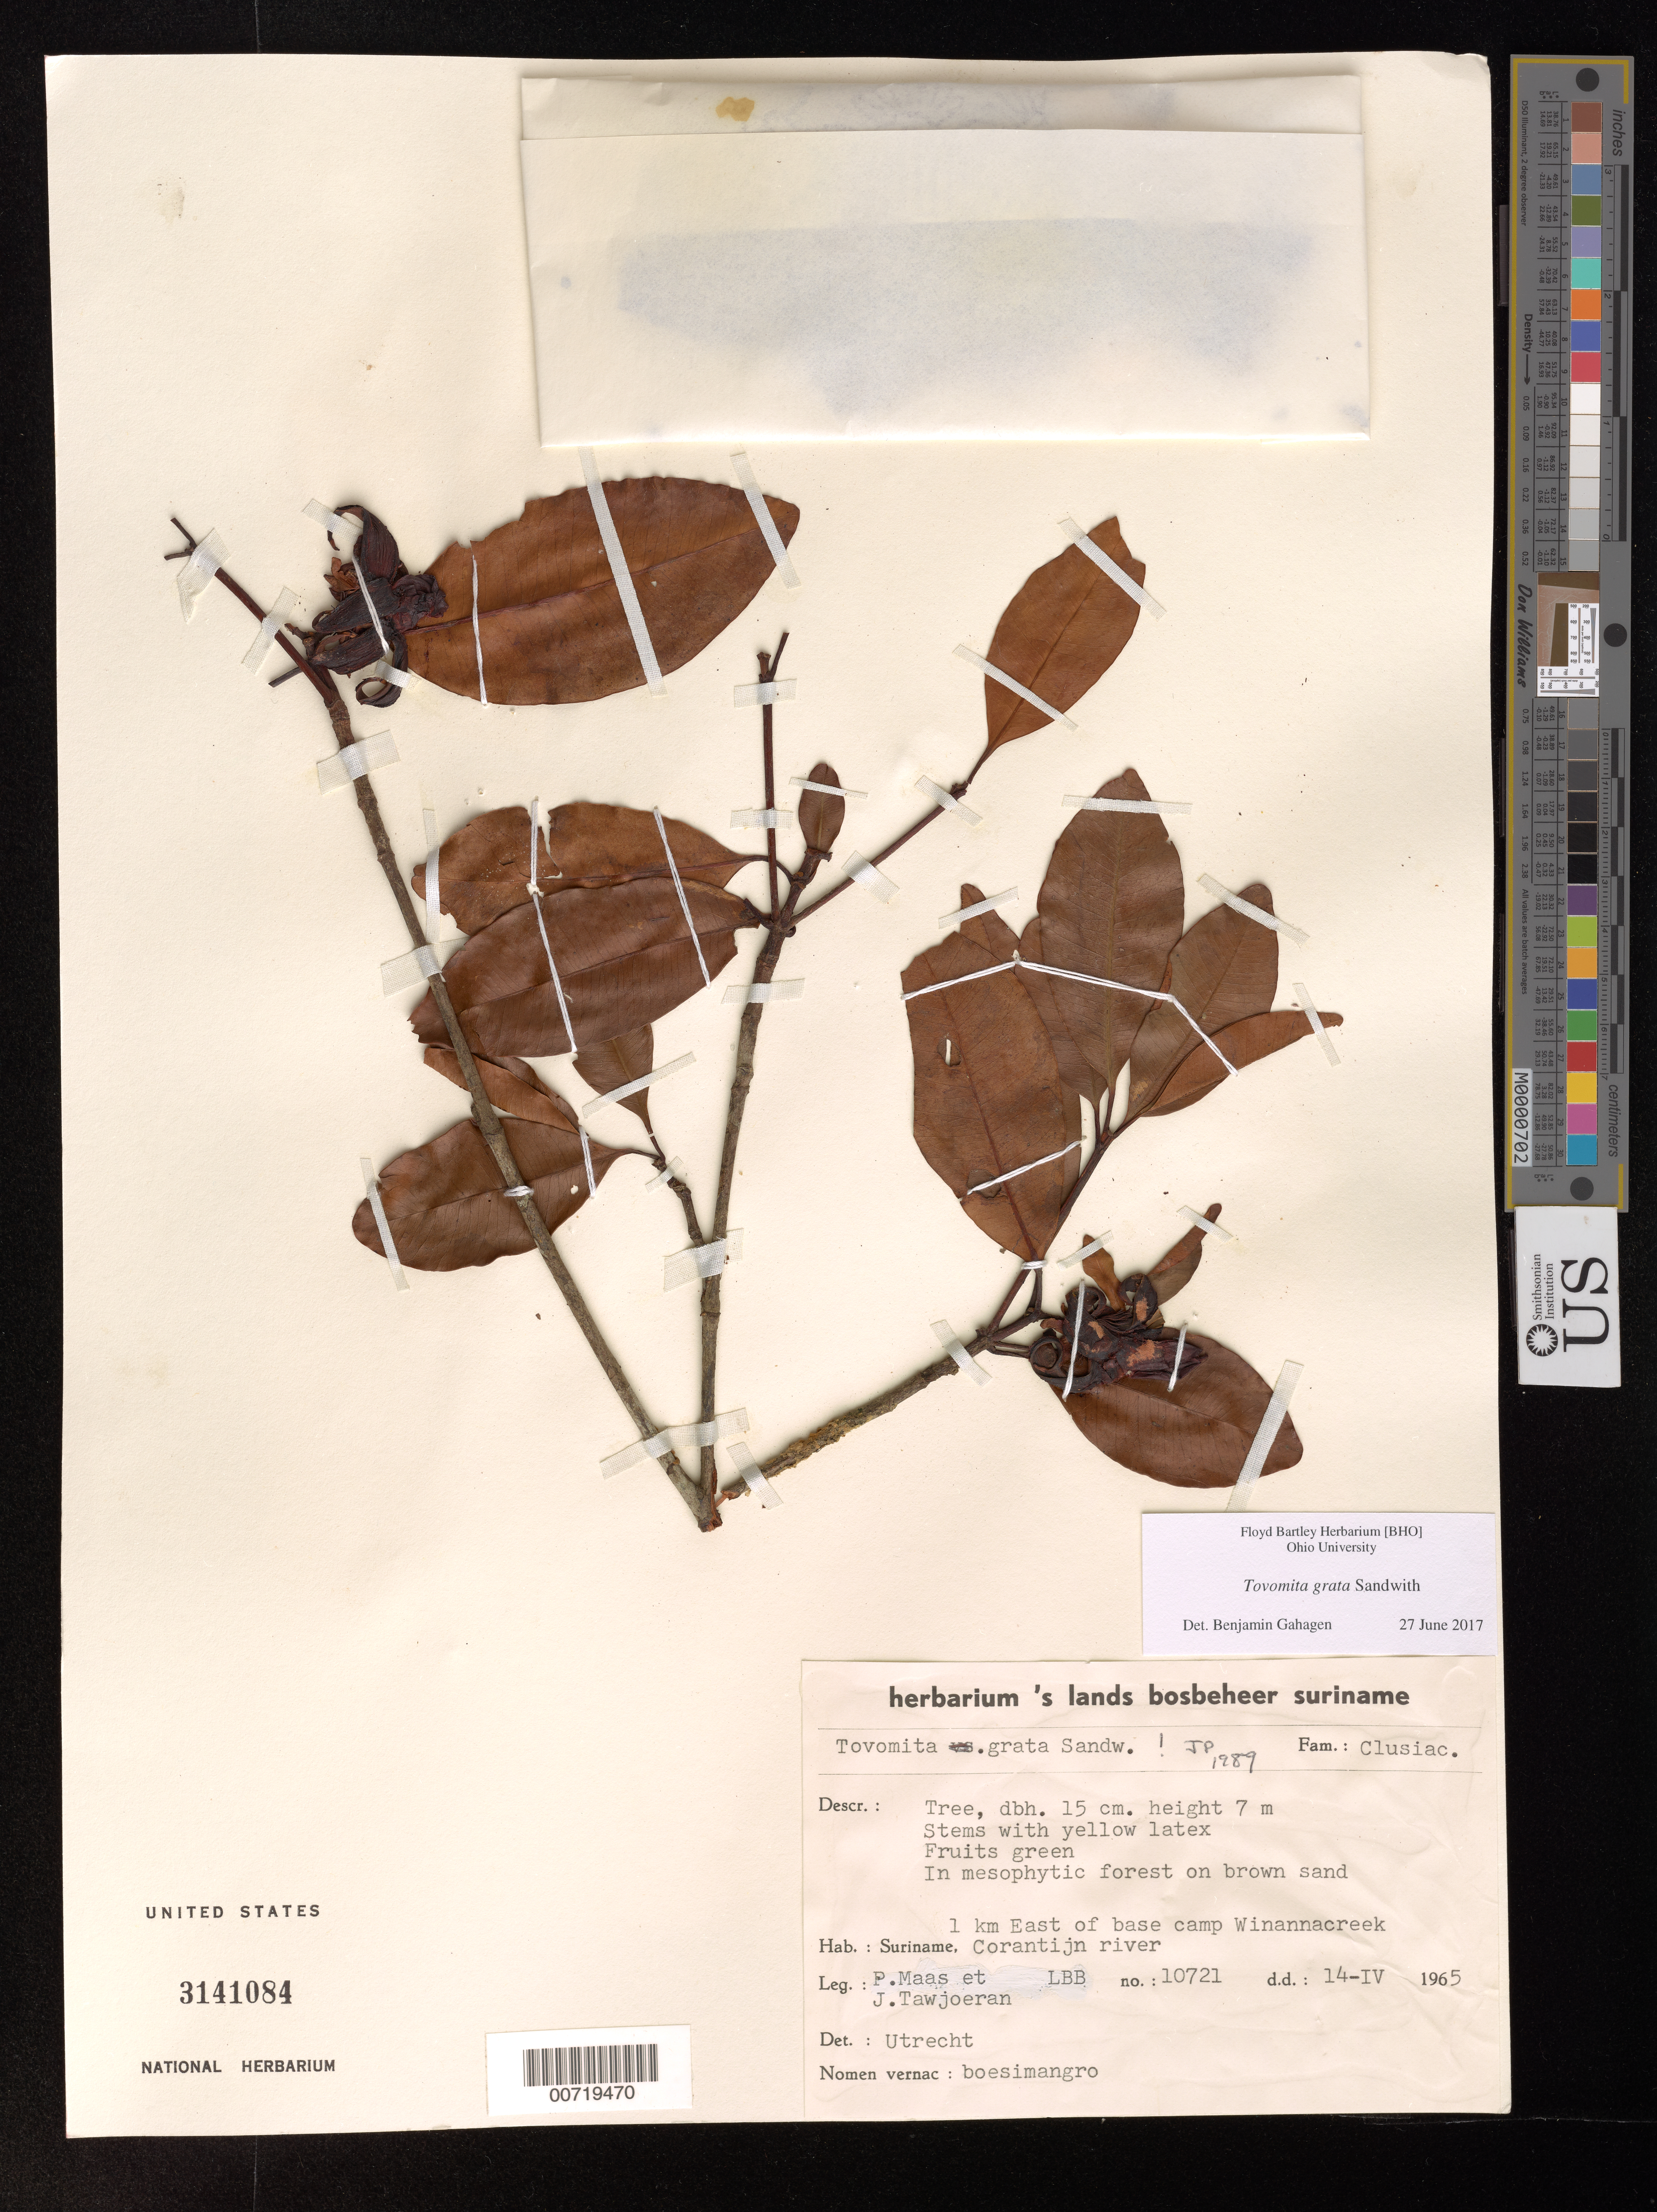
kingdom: Plantae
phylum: Tracheophyta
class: Magnoliopsida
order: Malpighiales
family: Clusiaceae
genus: Tovomita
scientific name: Tovomita grata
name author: Sandwith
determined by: Pipoly, J. J., III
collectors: P. Maas & J. Tawjoeran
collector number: LBB 10721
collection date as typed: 14-Apr-65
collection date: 1965-04-14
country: Suriname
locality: Winannakreek, Corantyne trib., 1 km E of base camp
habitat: Mesophytic forest on brown sand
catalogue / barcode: US 3141084